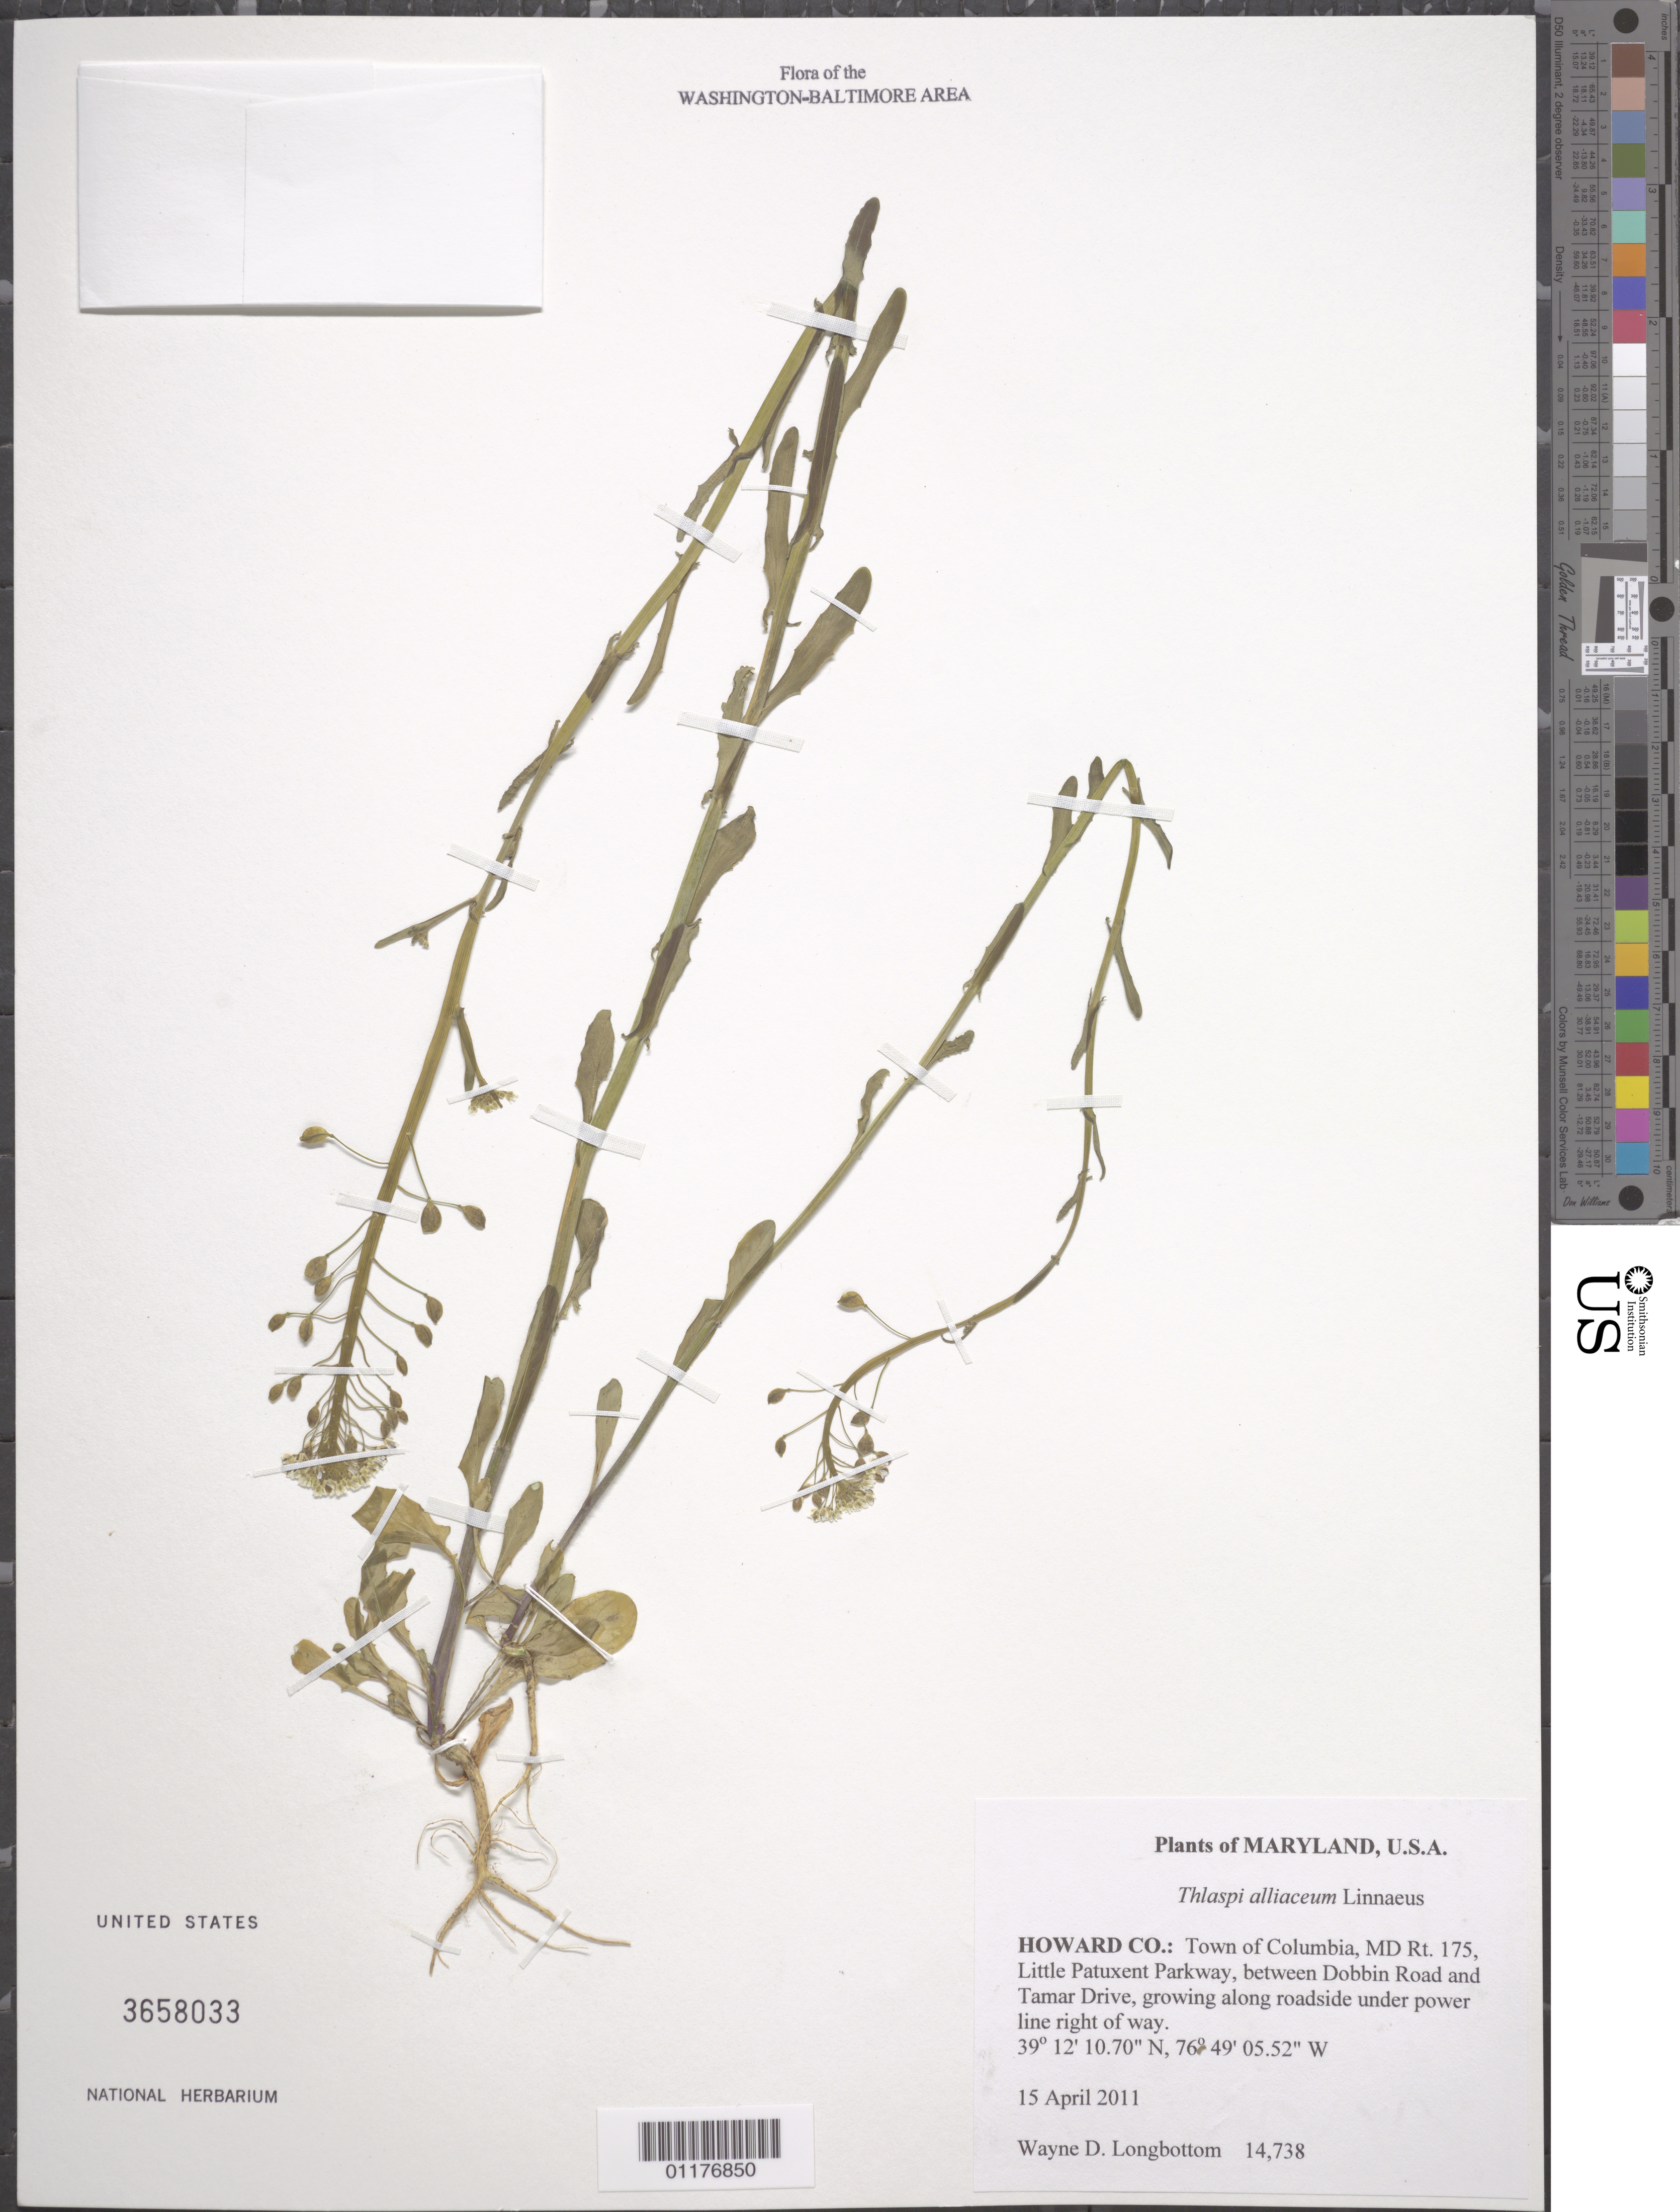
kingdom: Plantae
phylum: Tracheophyta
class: Magnoliopsida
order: Brassicales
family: Brassicaceae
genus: Thlaspi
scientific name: Thlaspi alliaceum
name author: L.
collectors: W. D. Longbottom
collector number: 14738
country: United States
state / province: Maryland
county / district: Howard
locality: Columbia, MD Rt. 175, Little Patuxent Parkway, between Dobbin Road and Tamar Drive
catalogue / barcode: US 3658033